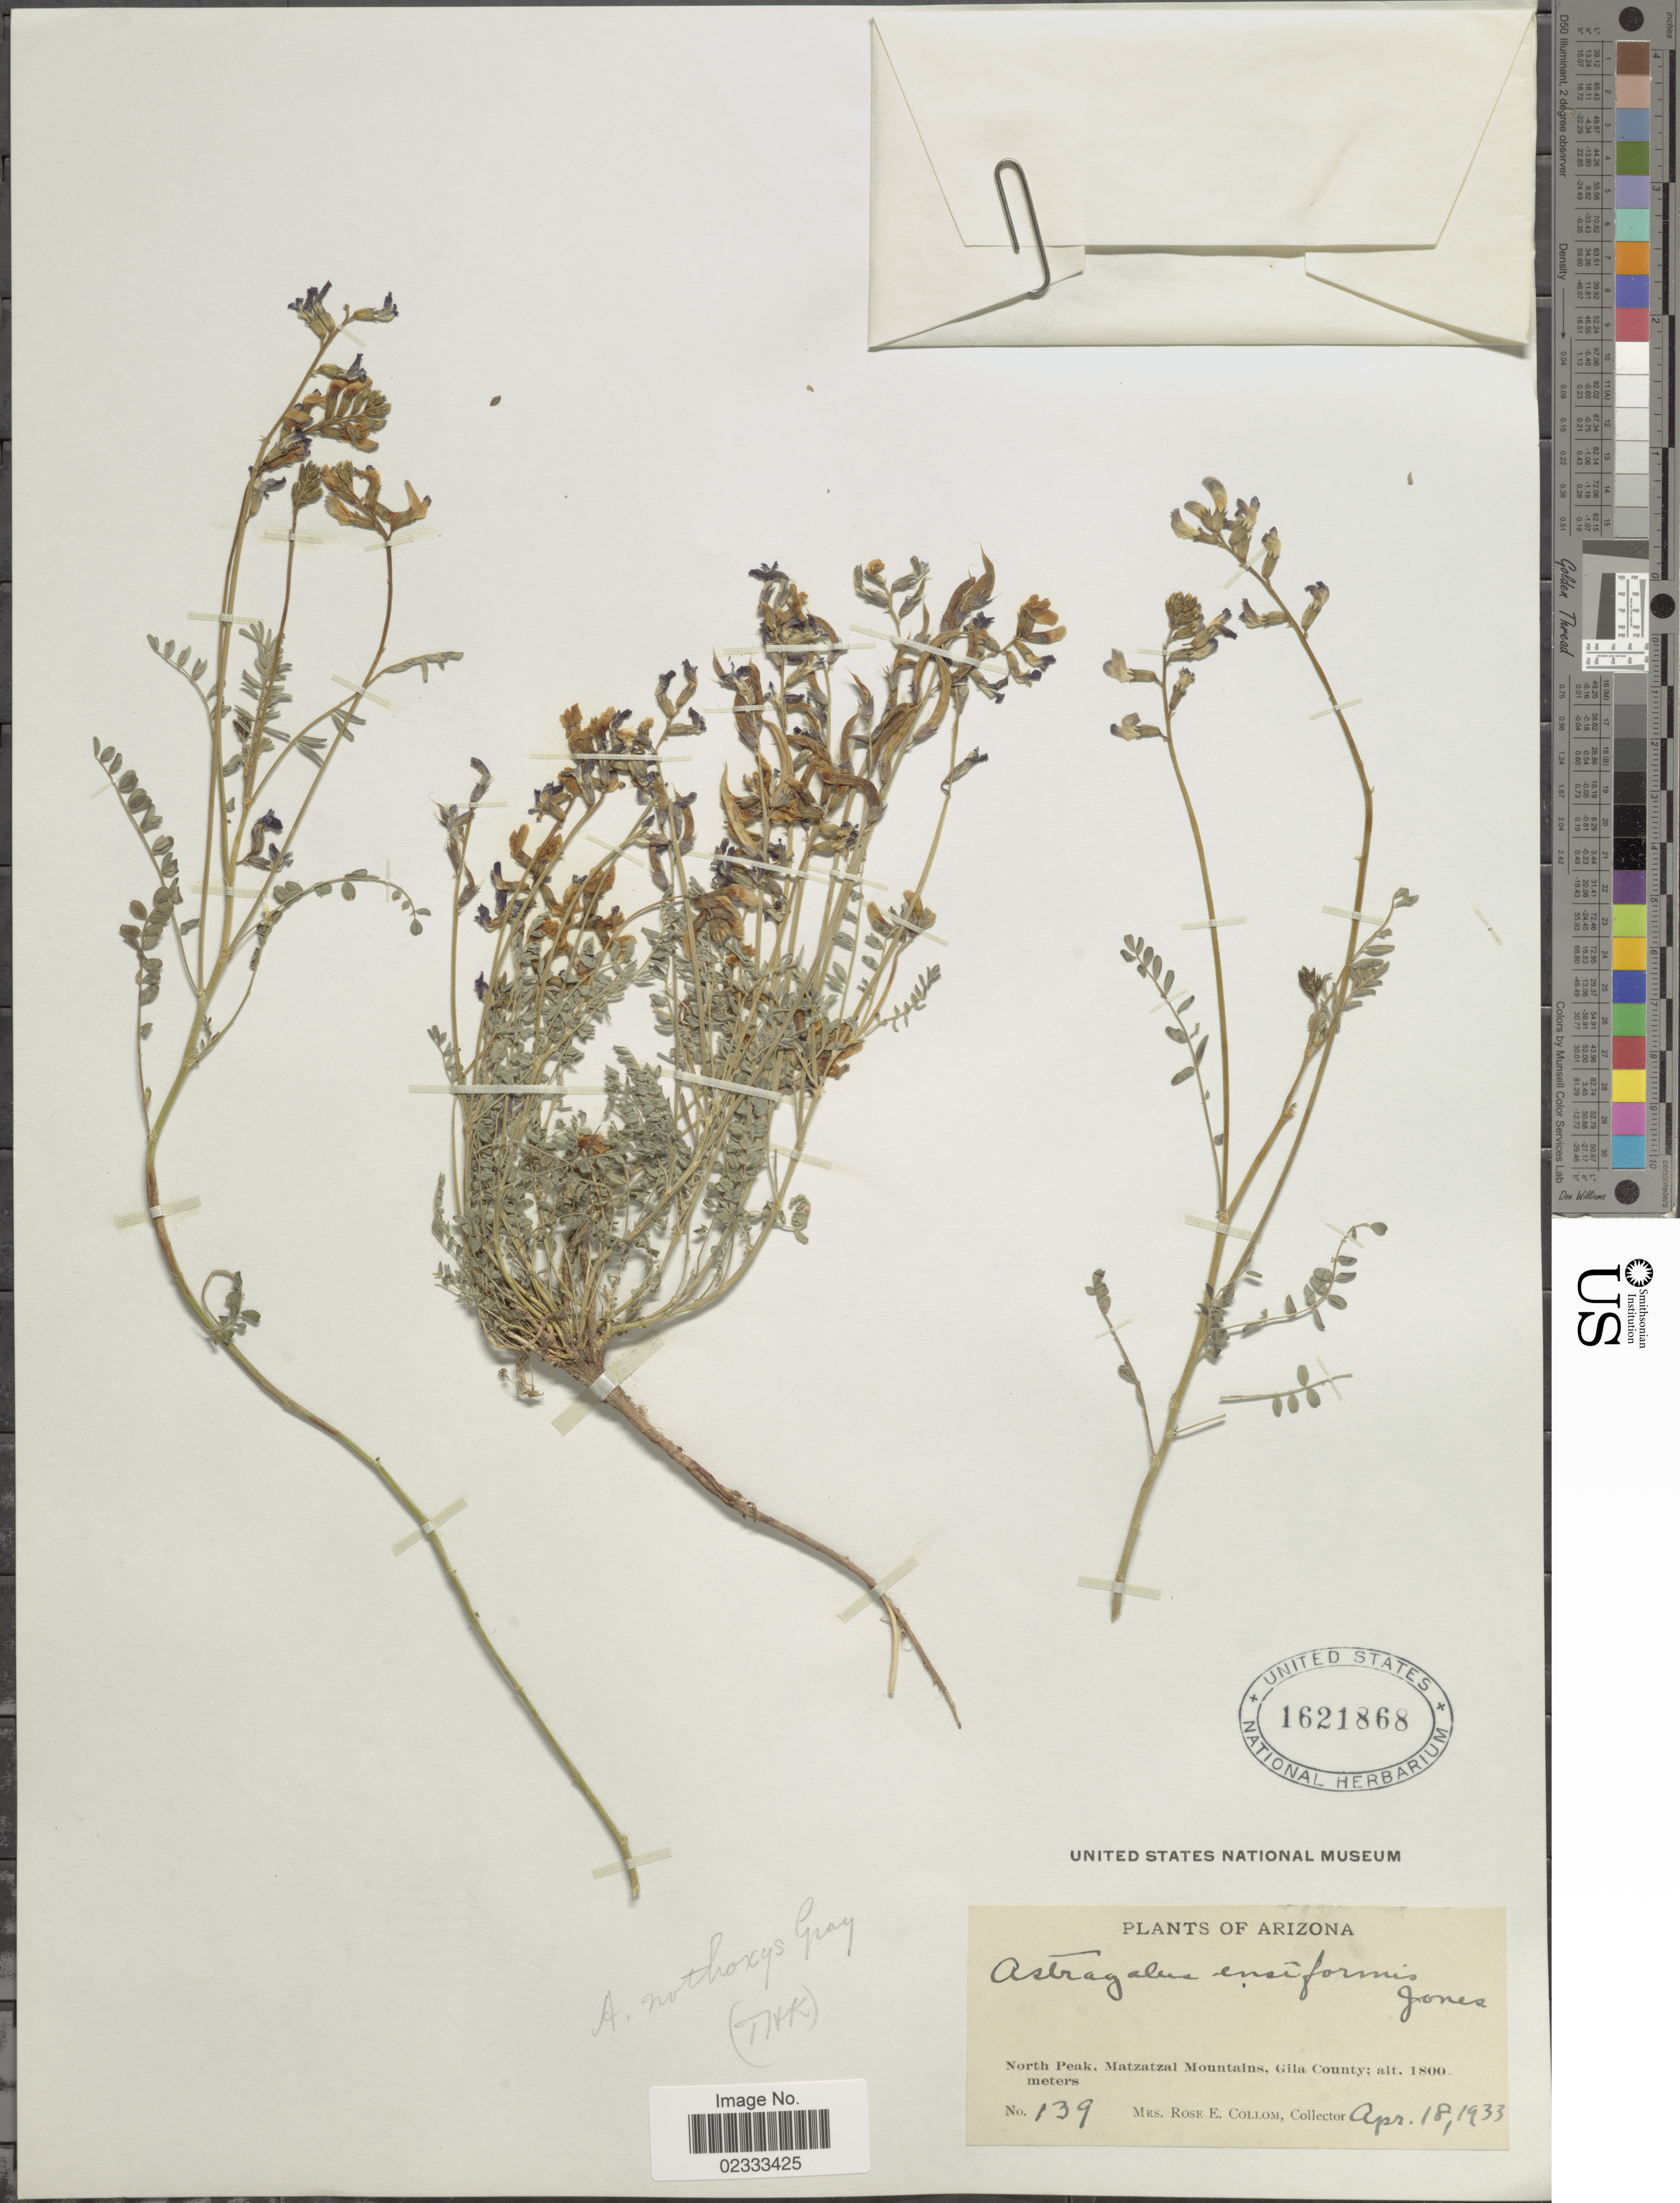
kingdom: Plantae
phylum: Tracheophyta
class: Magnoliopsida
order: Fabales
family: Fabaceae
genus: Astragalus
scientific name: Astragalus nothoxys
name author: A. Gray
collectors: R. E. Collom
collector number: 139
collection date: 1933-04-18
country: United States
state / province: Arizona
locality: North Peak, Matzatzal Mountains, Gila County.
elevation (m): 1800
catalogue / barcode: US 1621868